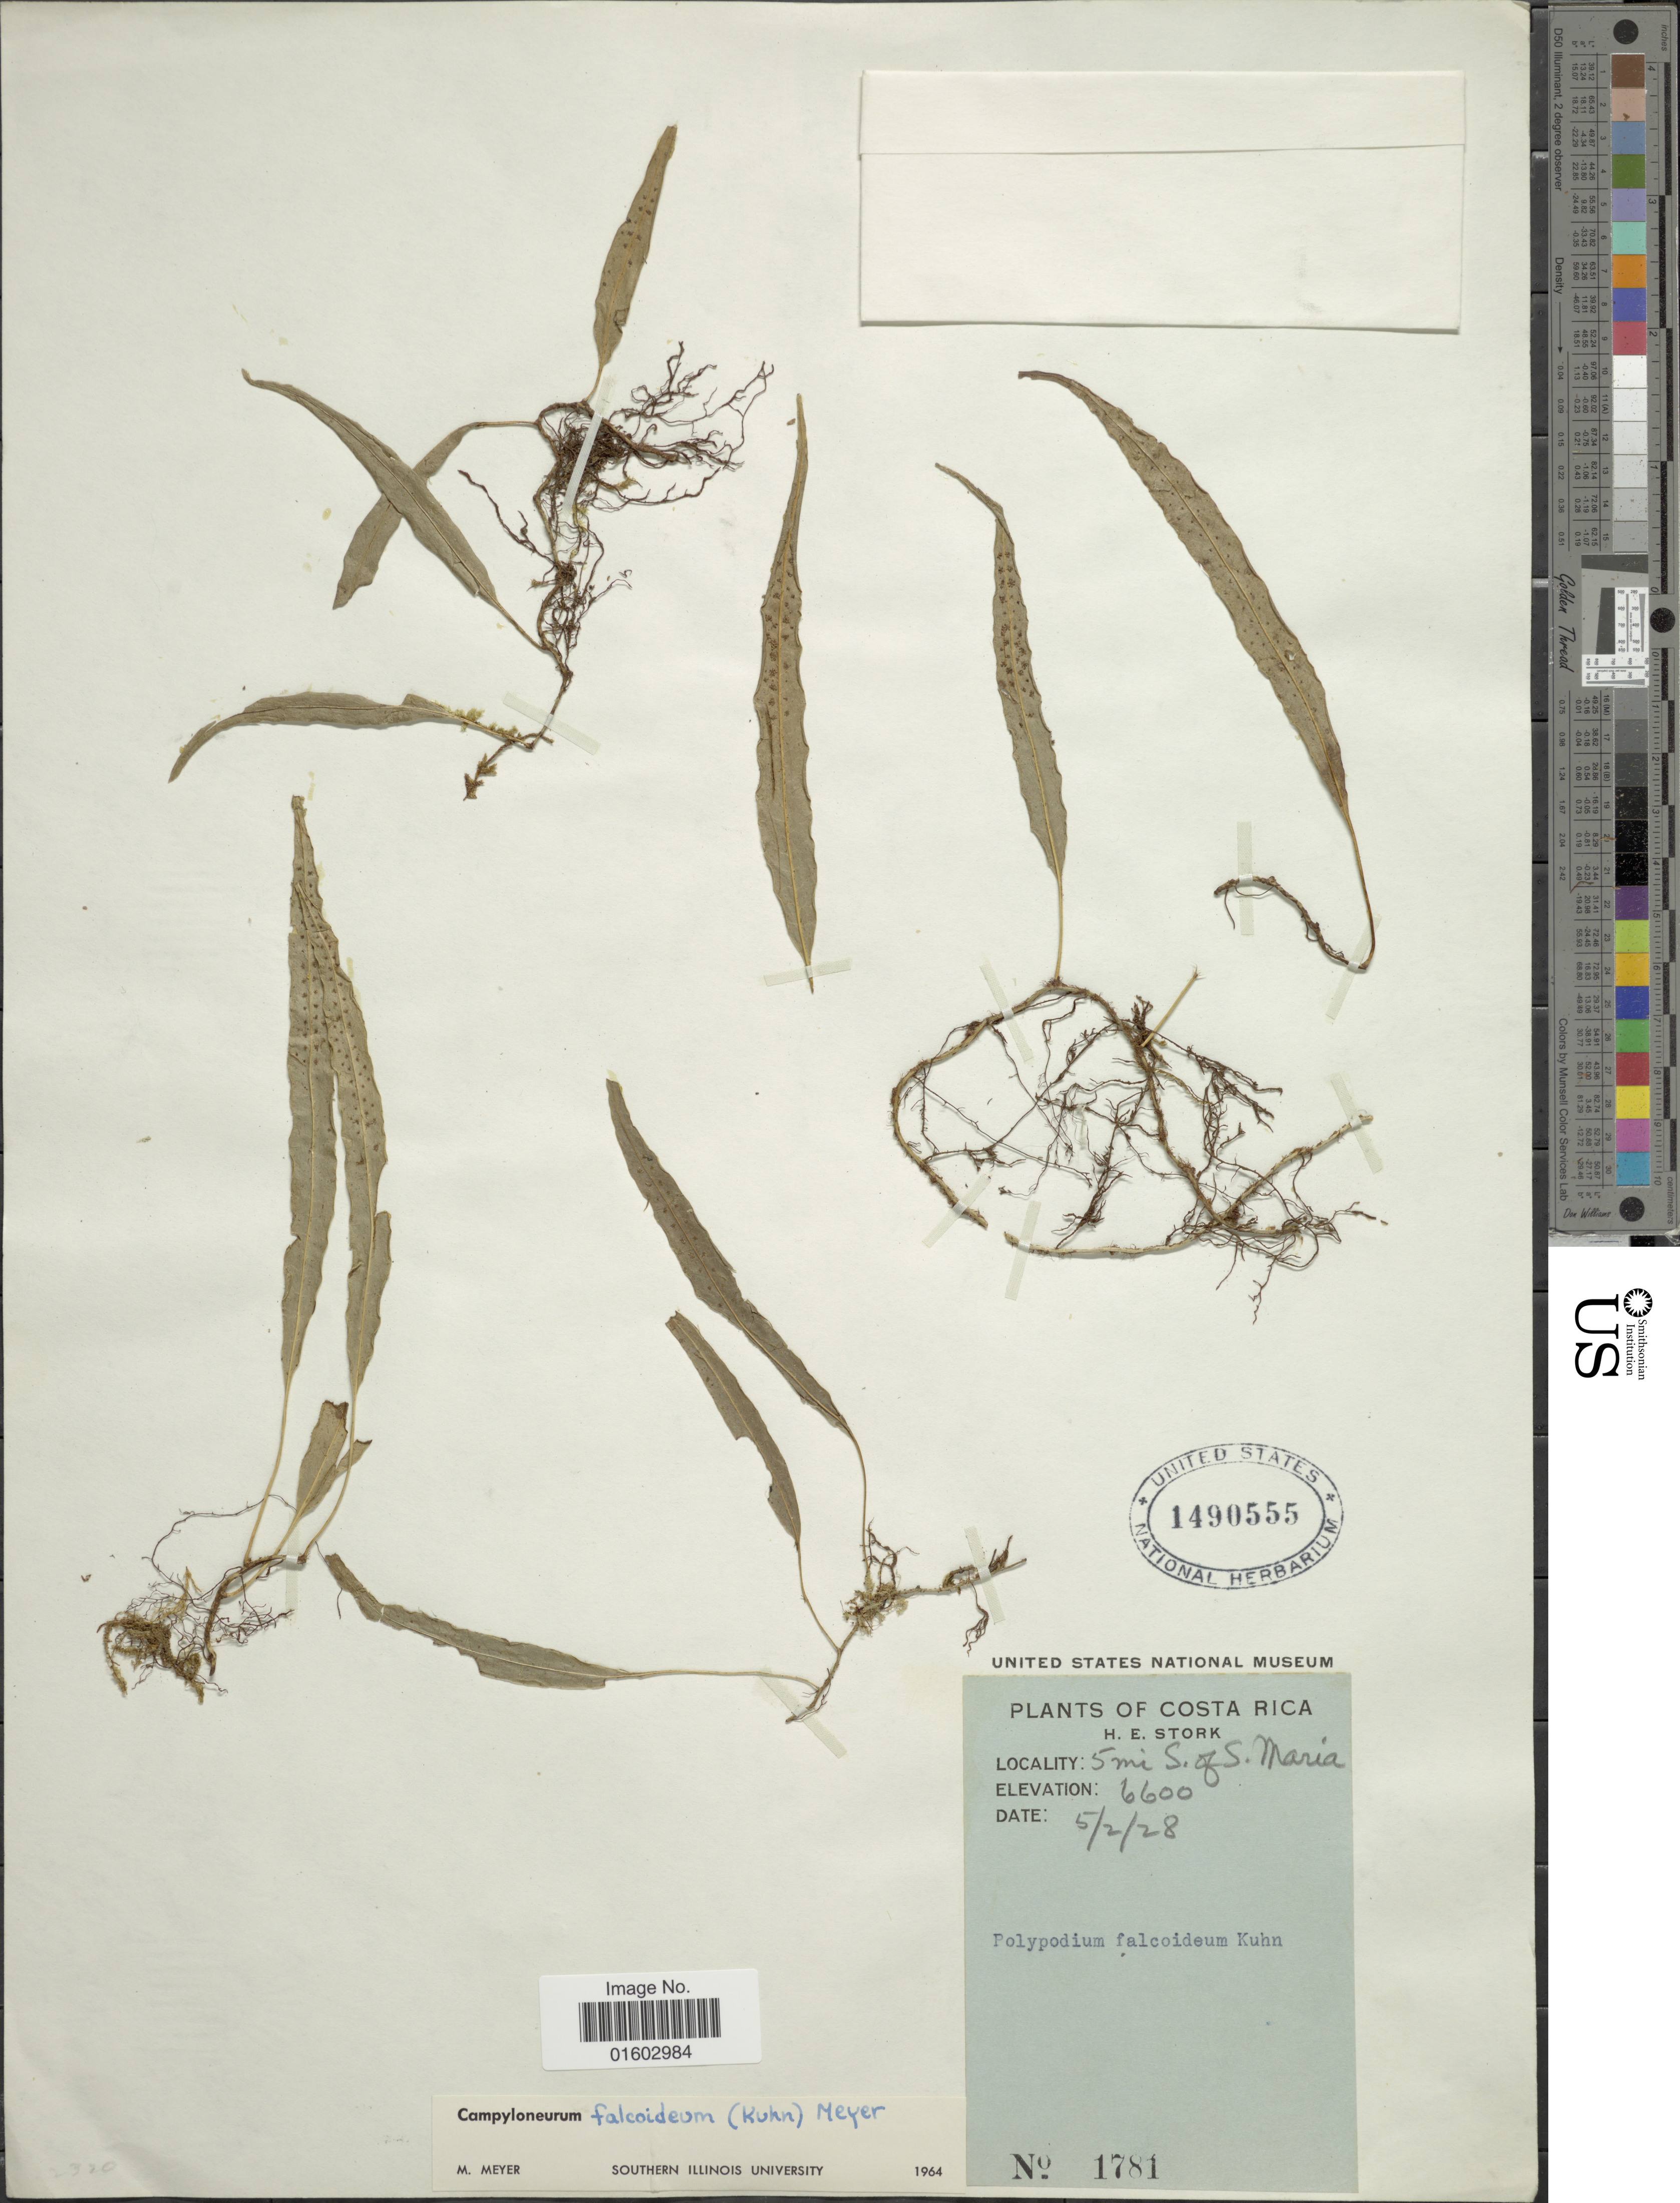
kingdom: Plantae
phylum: Tracheophyta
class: Polypodiopsida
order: Polypodiales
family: Polypodiaceae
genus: Campyloneurum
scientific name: Campyloneurum falcoideum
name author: (Kuhn ex Hieron.) M. Mey. ex Lellinger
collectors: H. E. Stork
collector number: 1781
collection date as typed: Transcribed d/m/y: 5/2/28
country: Costa Rica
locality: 5 mi. S. of S. Maria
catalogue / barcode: US 1490555